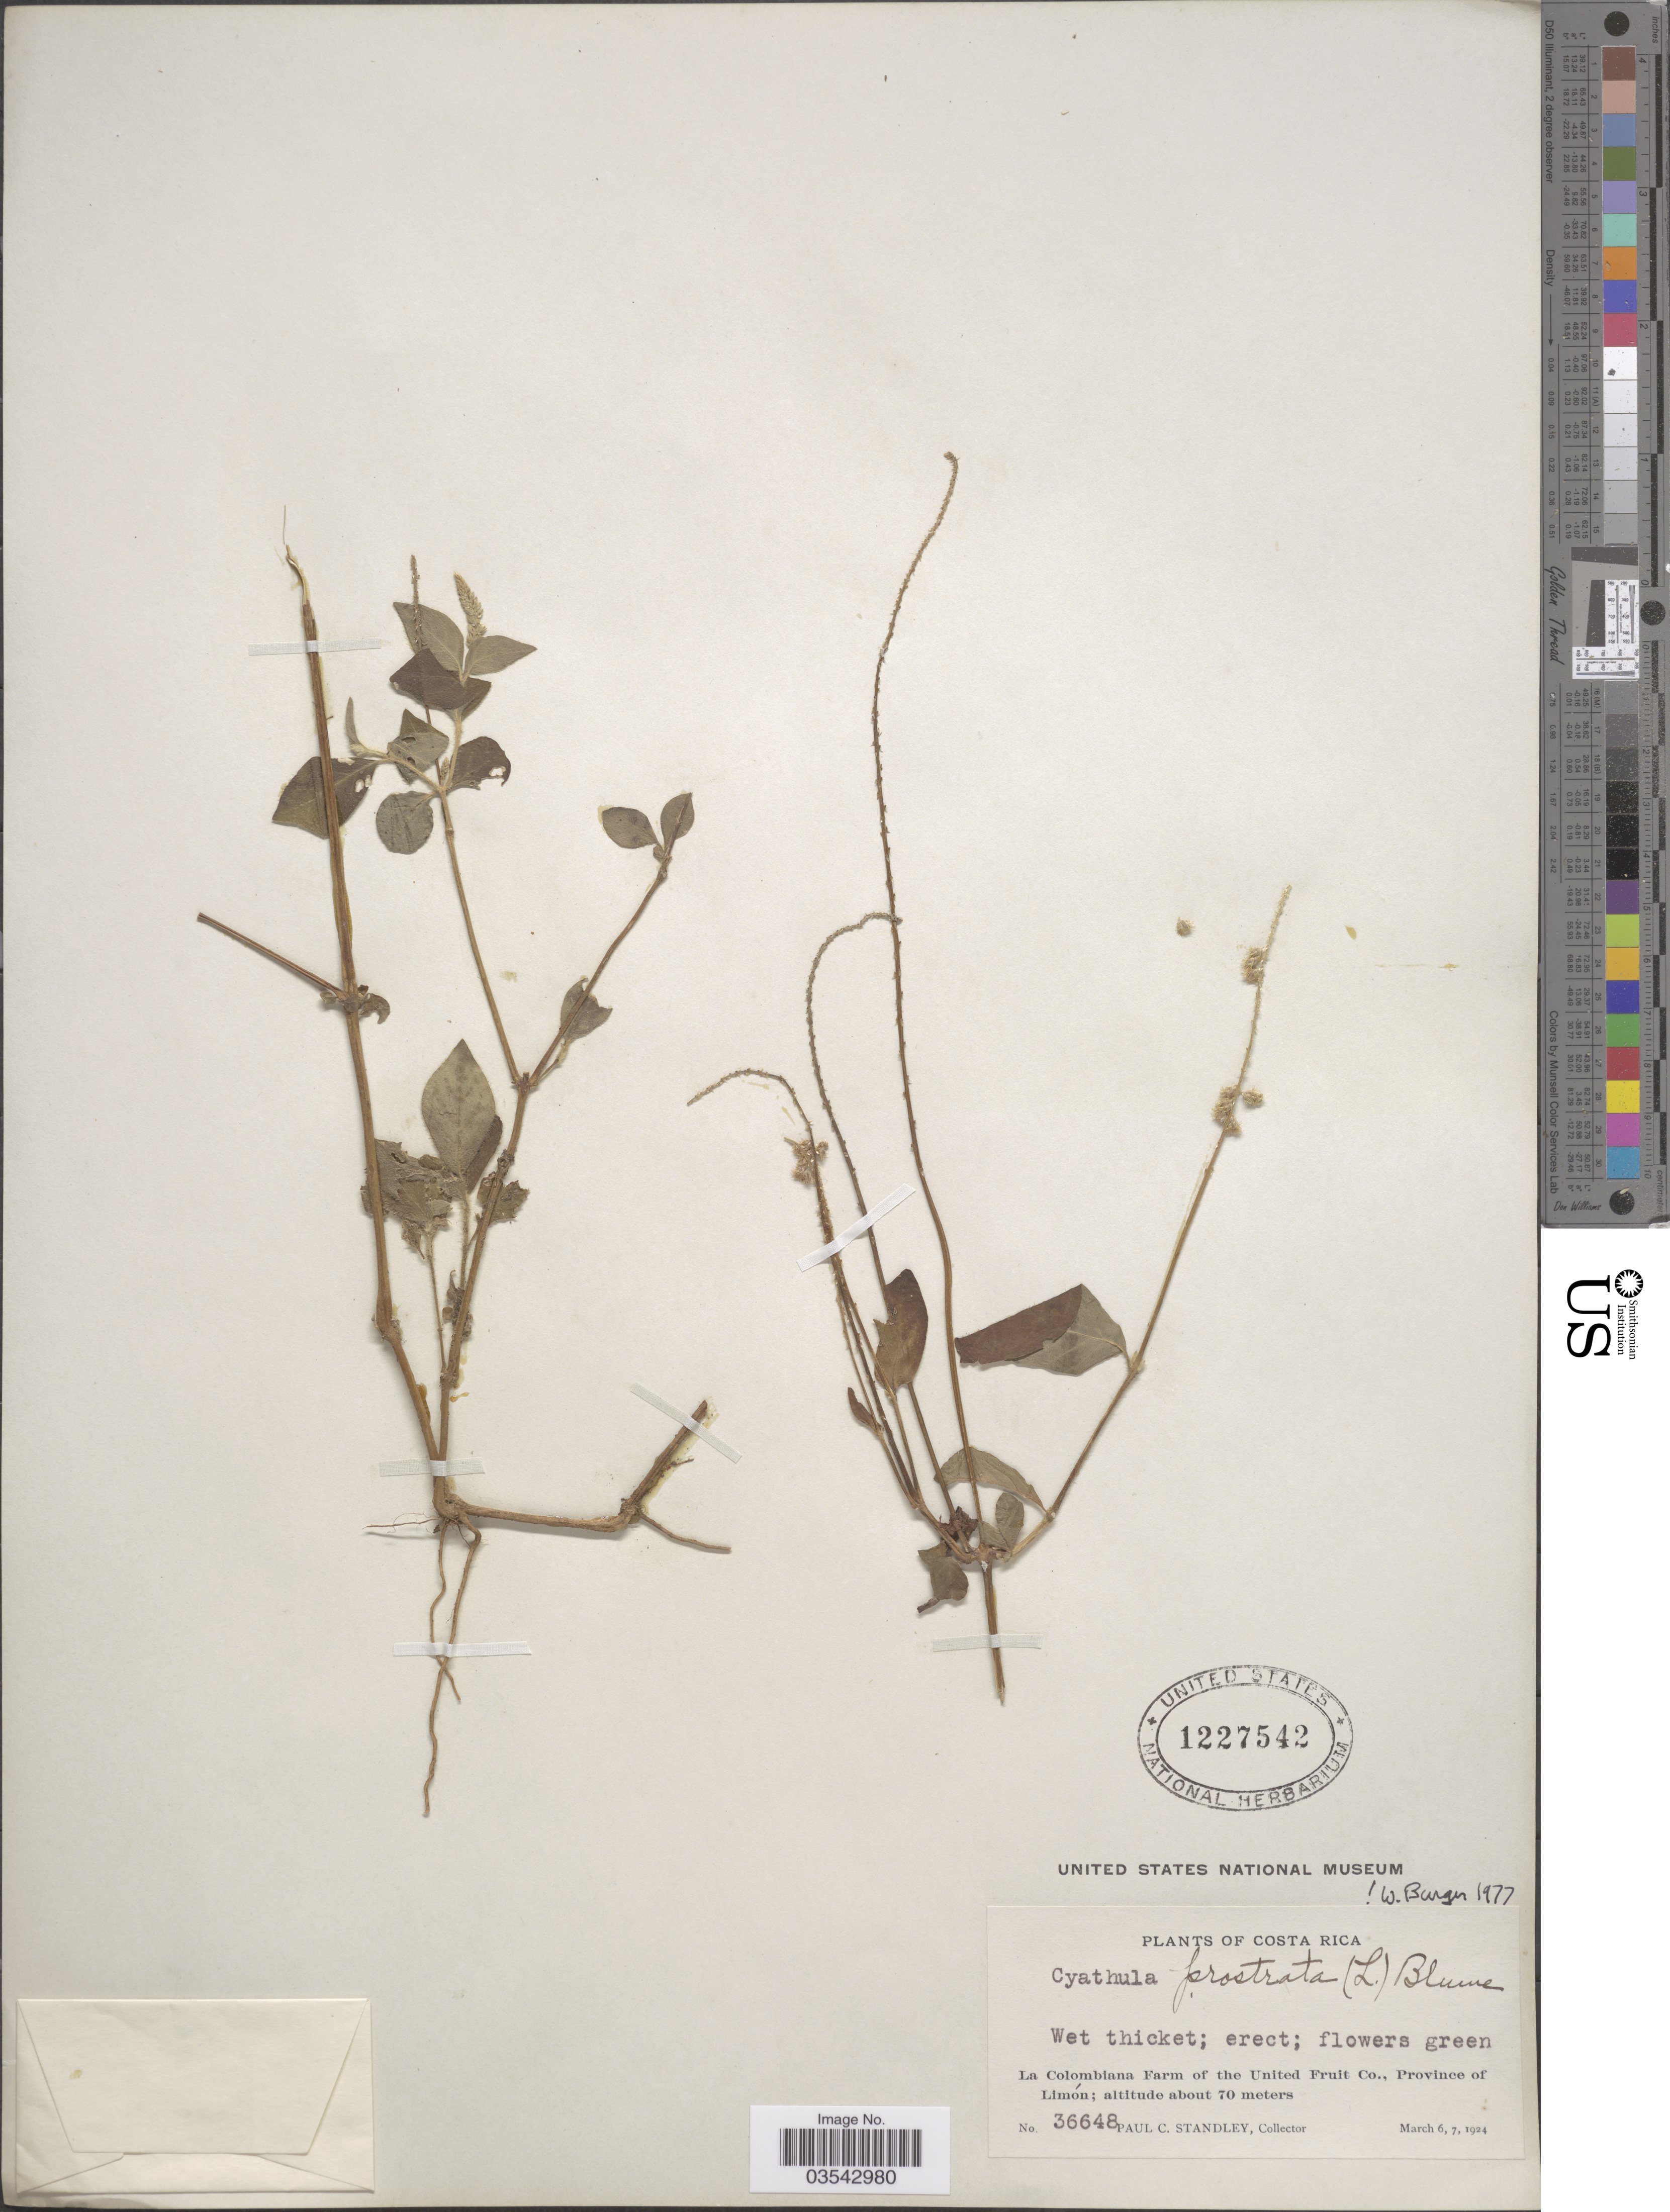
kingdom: Plantae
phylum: Tracheophyta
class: Magnoliopsida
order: Caryophyllales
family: Amaranthaceae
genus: Cyathula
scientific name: Cyathula prostrata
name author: (L.) Blume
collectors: P. C. Standley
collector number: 36648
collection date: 1924-03-06/1924-03-07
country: Costa Rica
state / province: Limón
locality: La Colombiana Farm of the United Fruit Co.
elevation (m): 70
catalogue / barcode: US 1227542